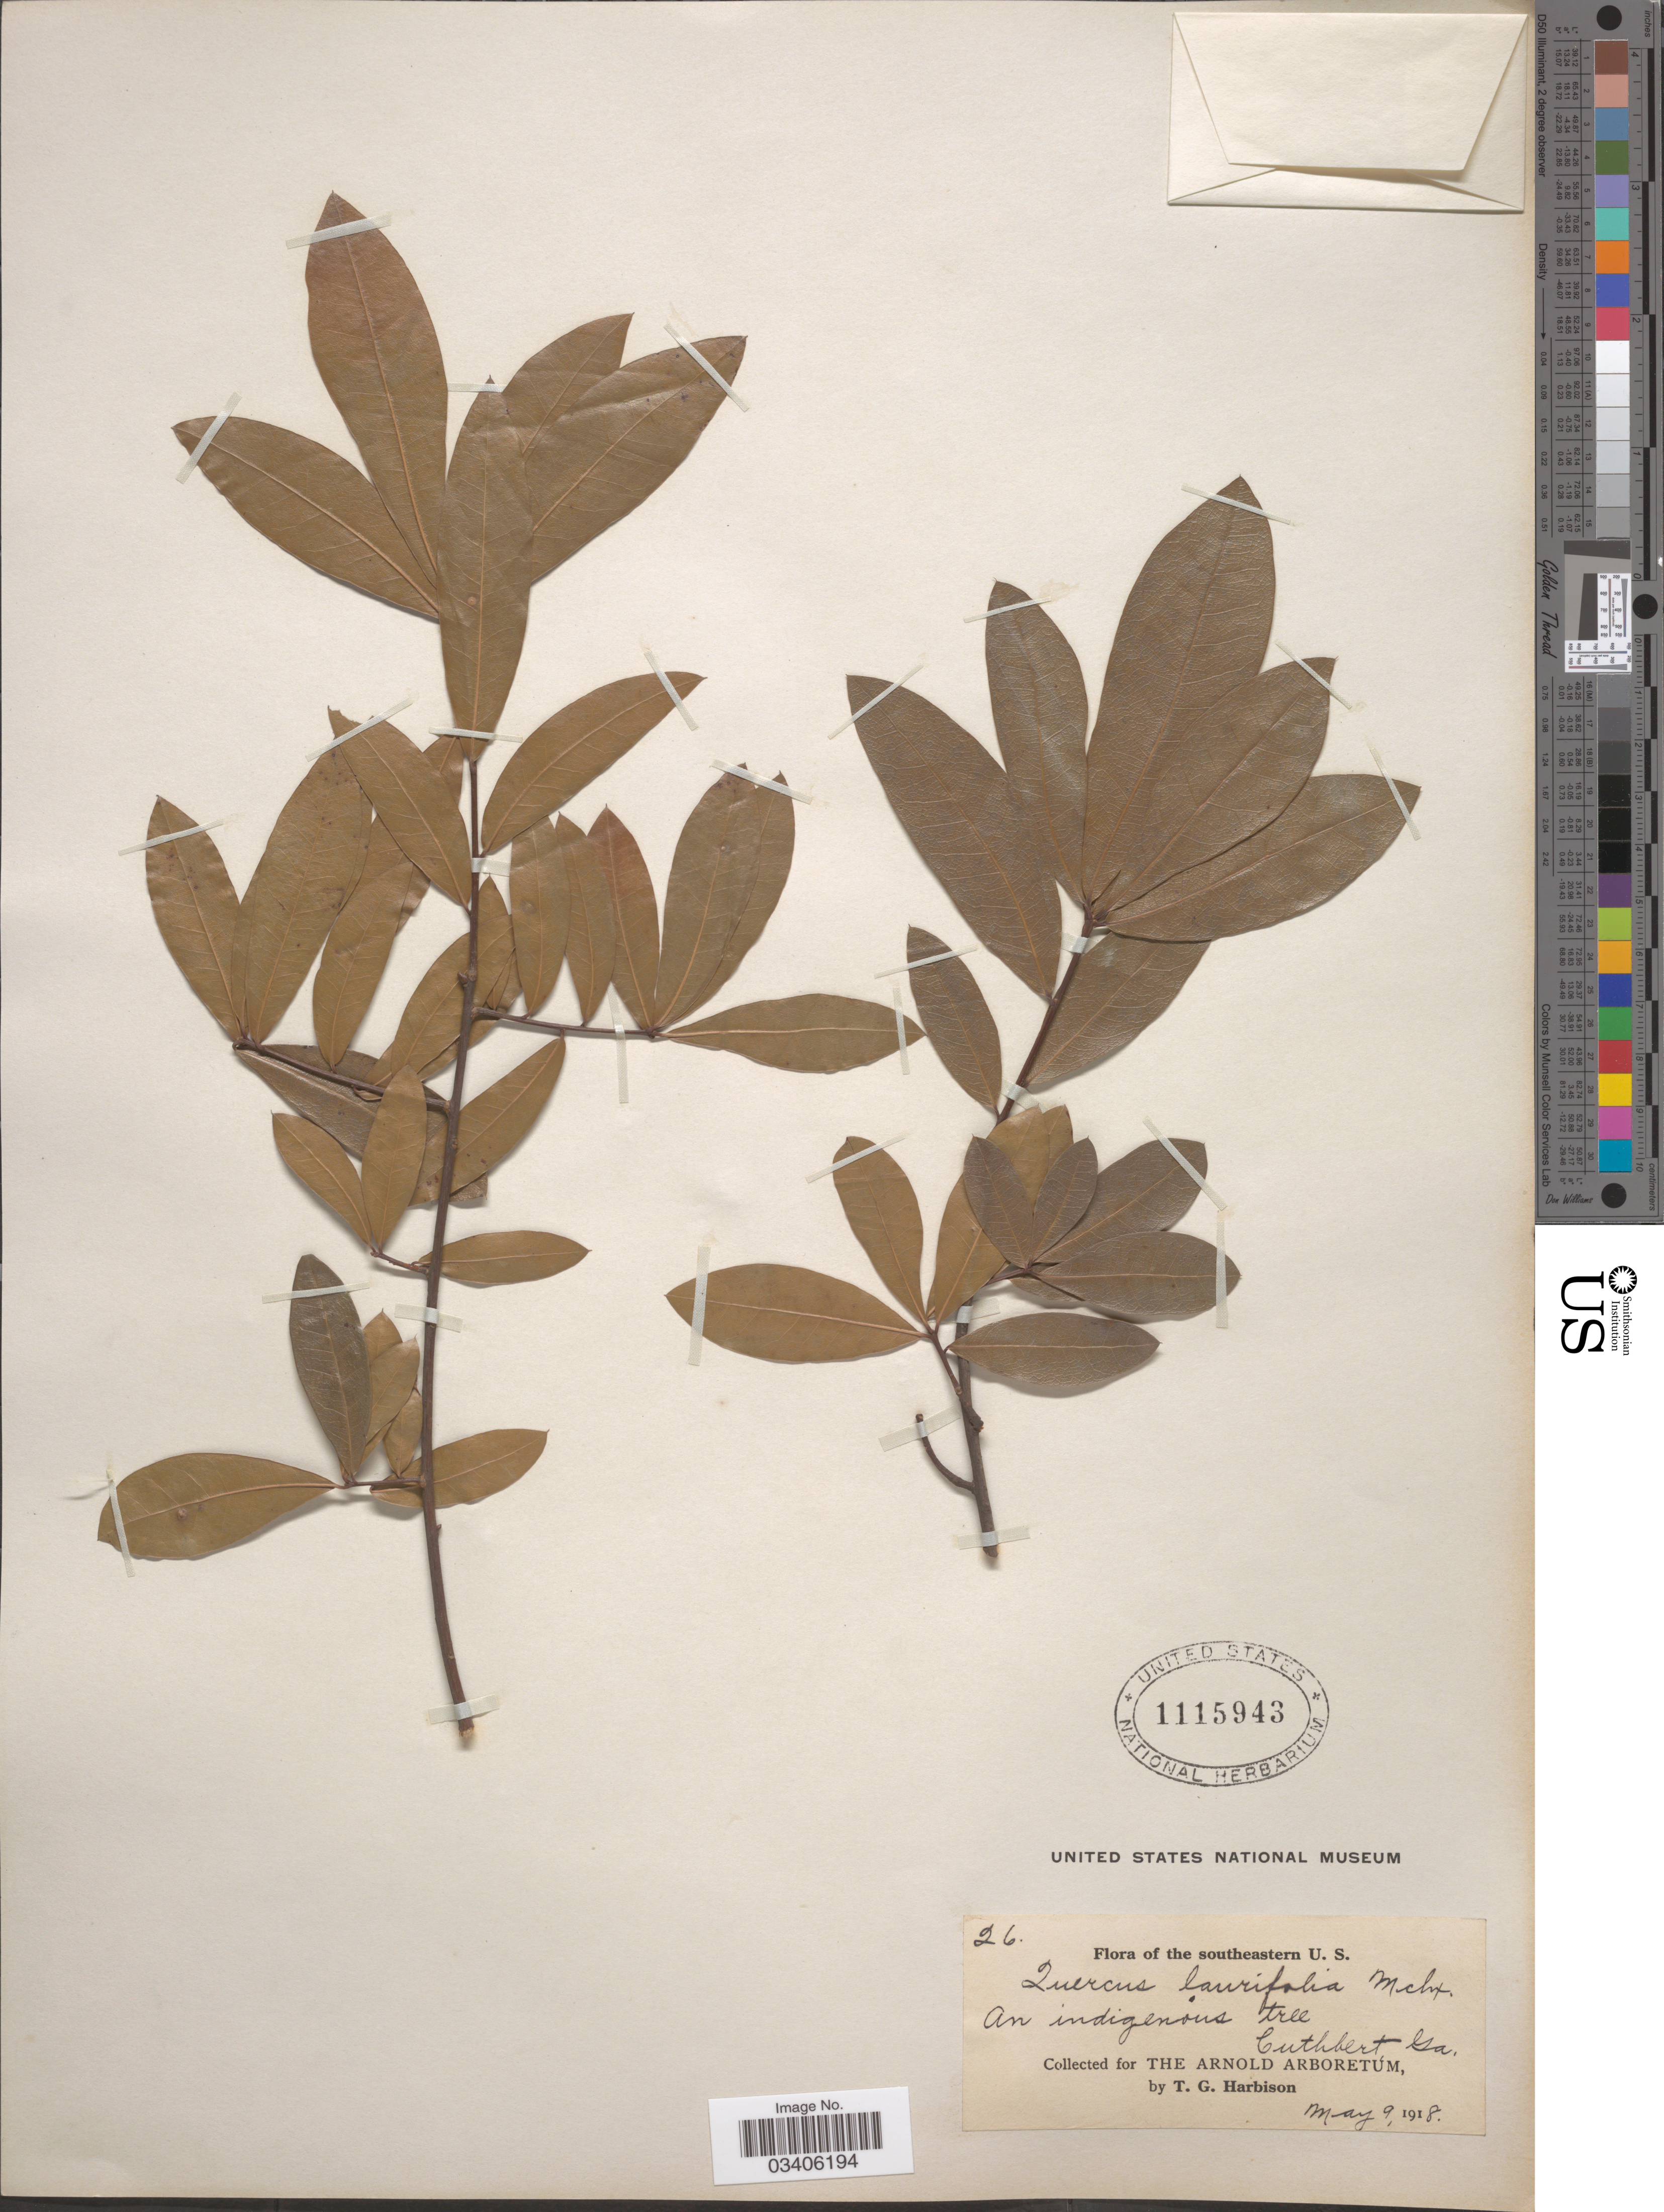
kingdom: Plantae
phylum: Tracheophyta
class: Magnoliopsida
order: Fagales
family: Fagaceae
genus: Quercus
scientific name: Quercus laurifolia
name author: Michx.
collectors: T. Harbison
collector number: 26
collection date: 1918-05-09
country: United States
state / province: Georgia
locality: Southeastern U. S. Cuthbert.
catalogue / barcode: US 1115943